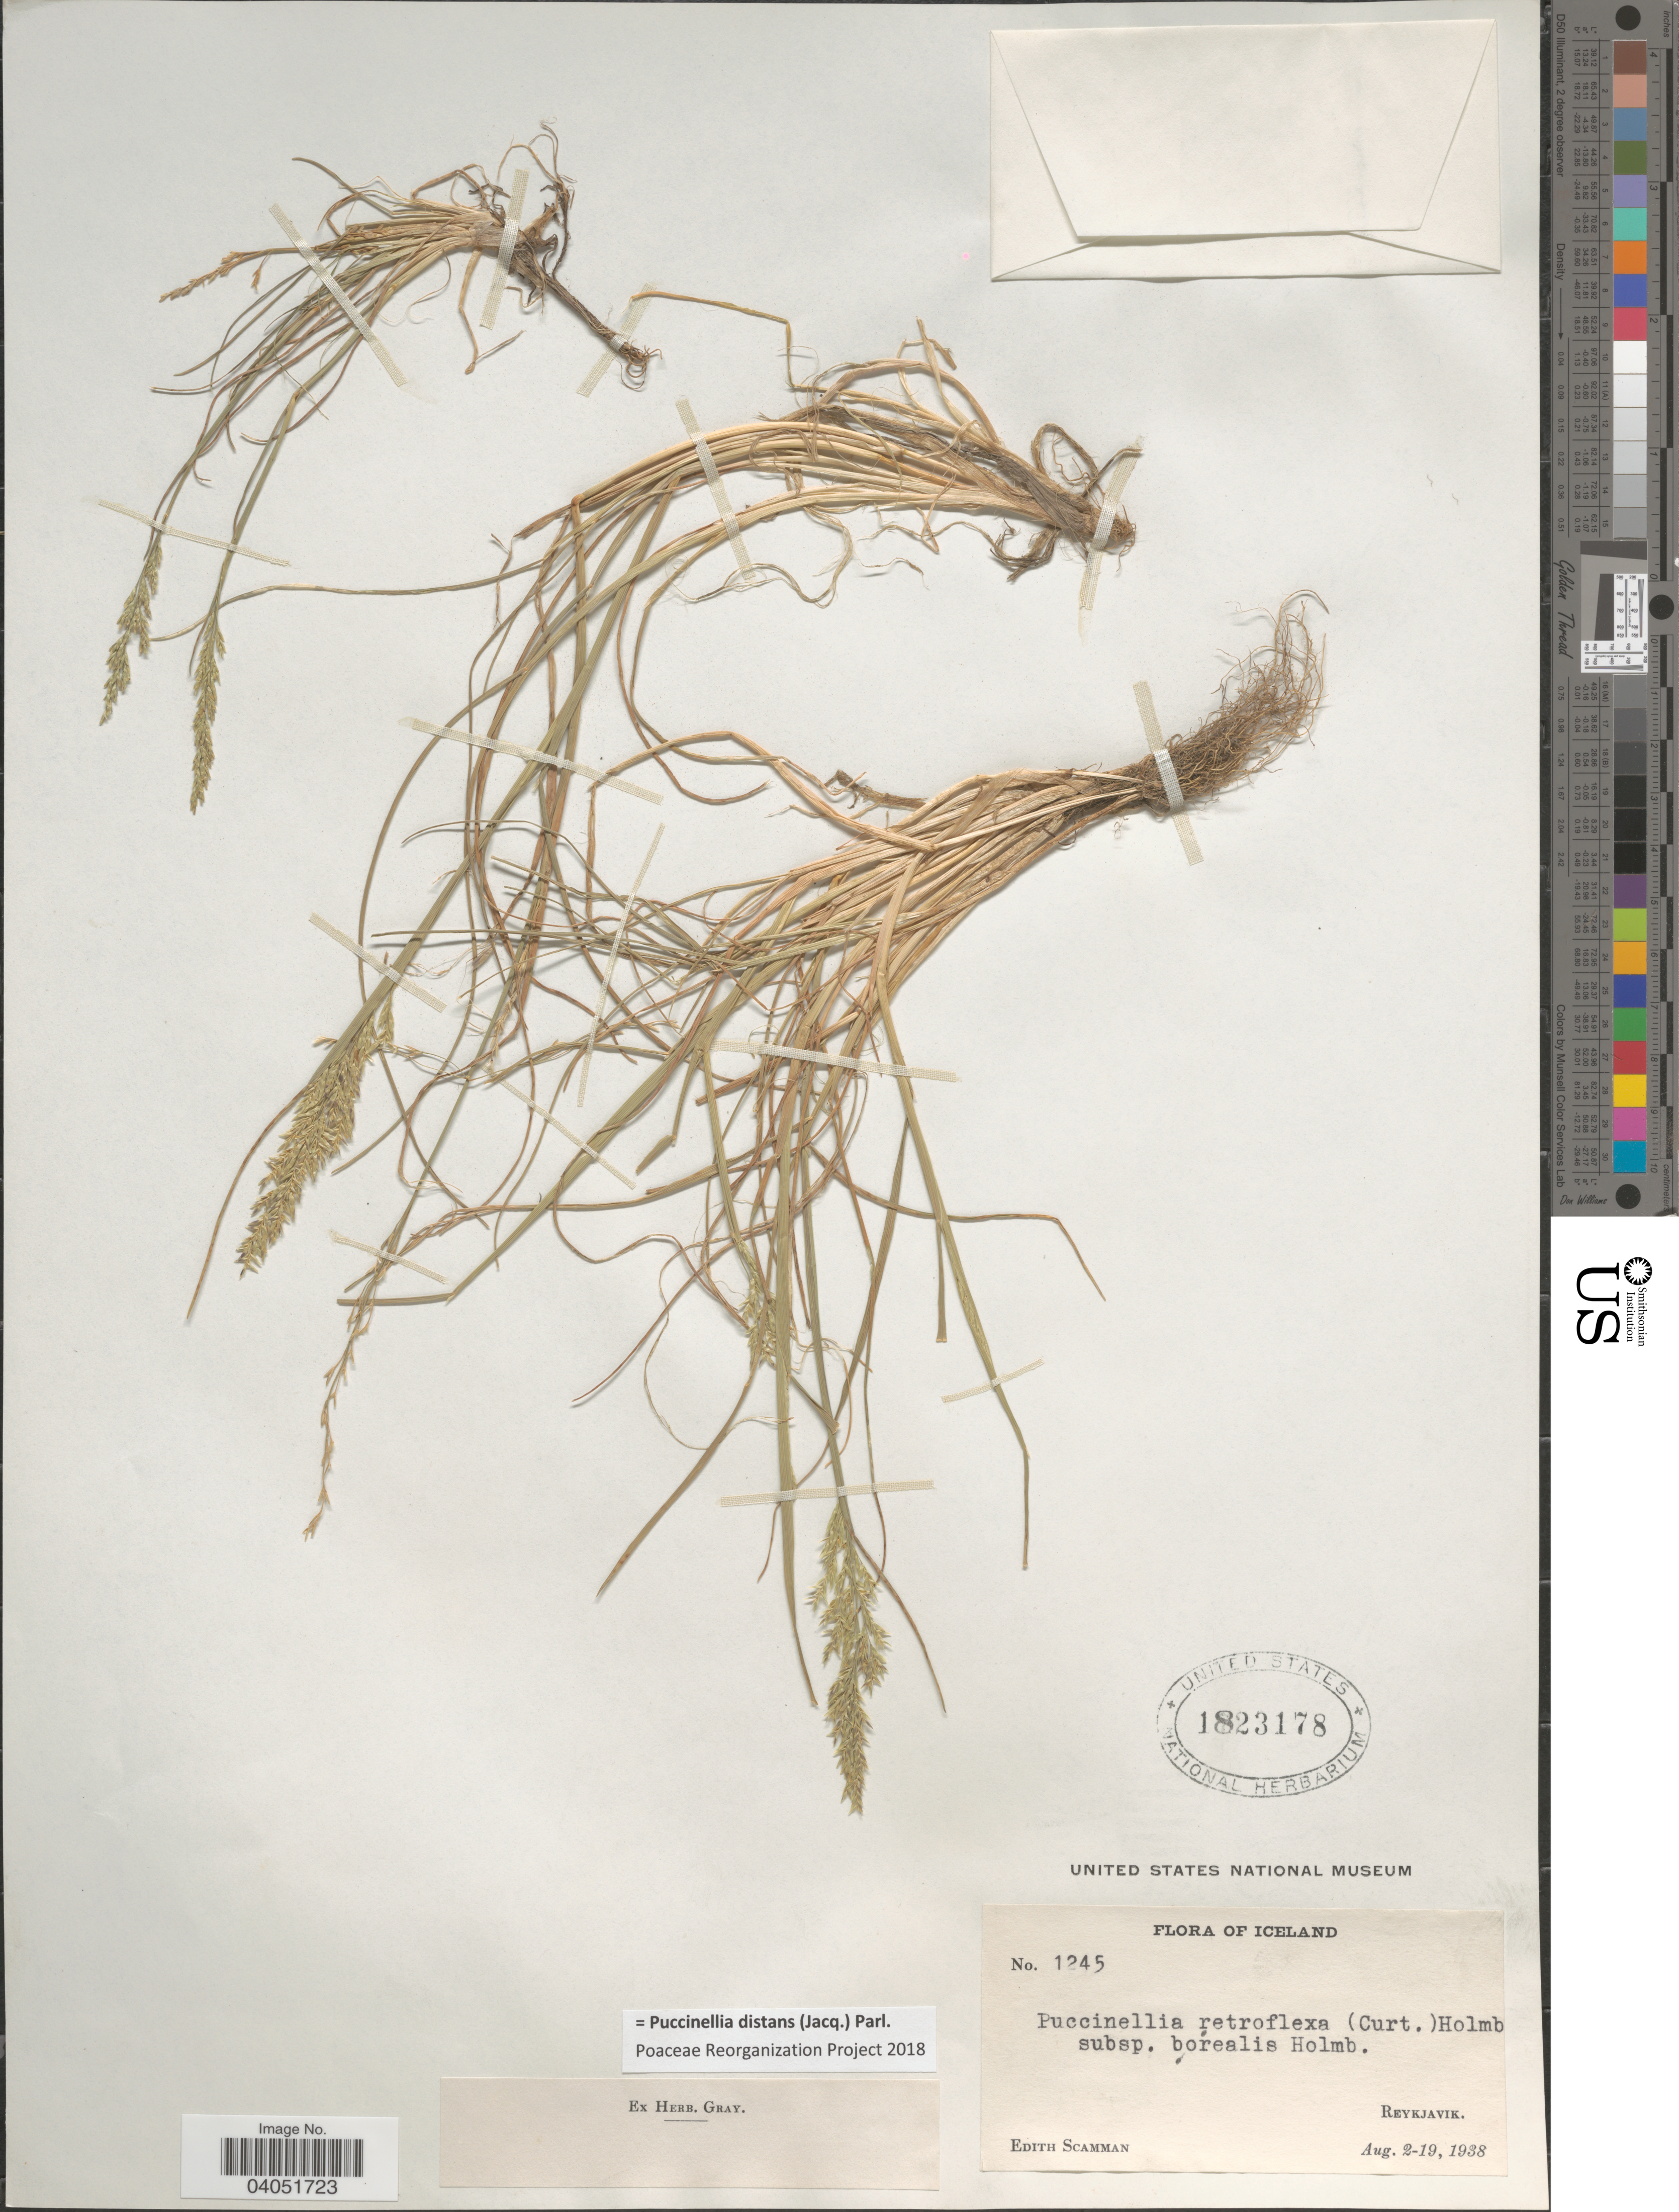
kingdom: Plantae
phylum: Tracheophyta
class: Liliopsida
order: Poales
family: Poaceae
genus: Puccinellia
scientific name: Puccinellia distans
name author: (Jacq.) Parl.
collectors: E. Scamman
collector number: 1245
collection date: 1938-08-02/1938-08-19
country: Iceland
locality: Reykjavik.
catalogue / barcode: US 1823178